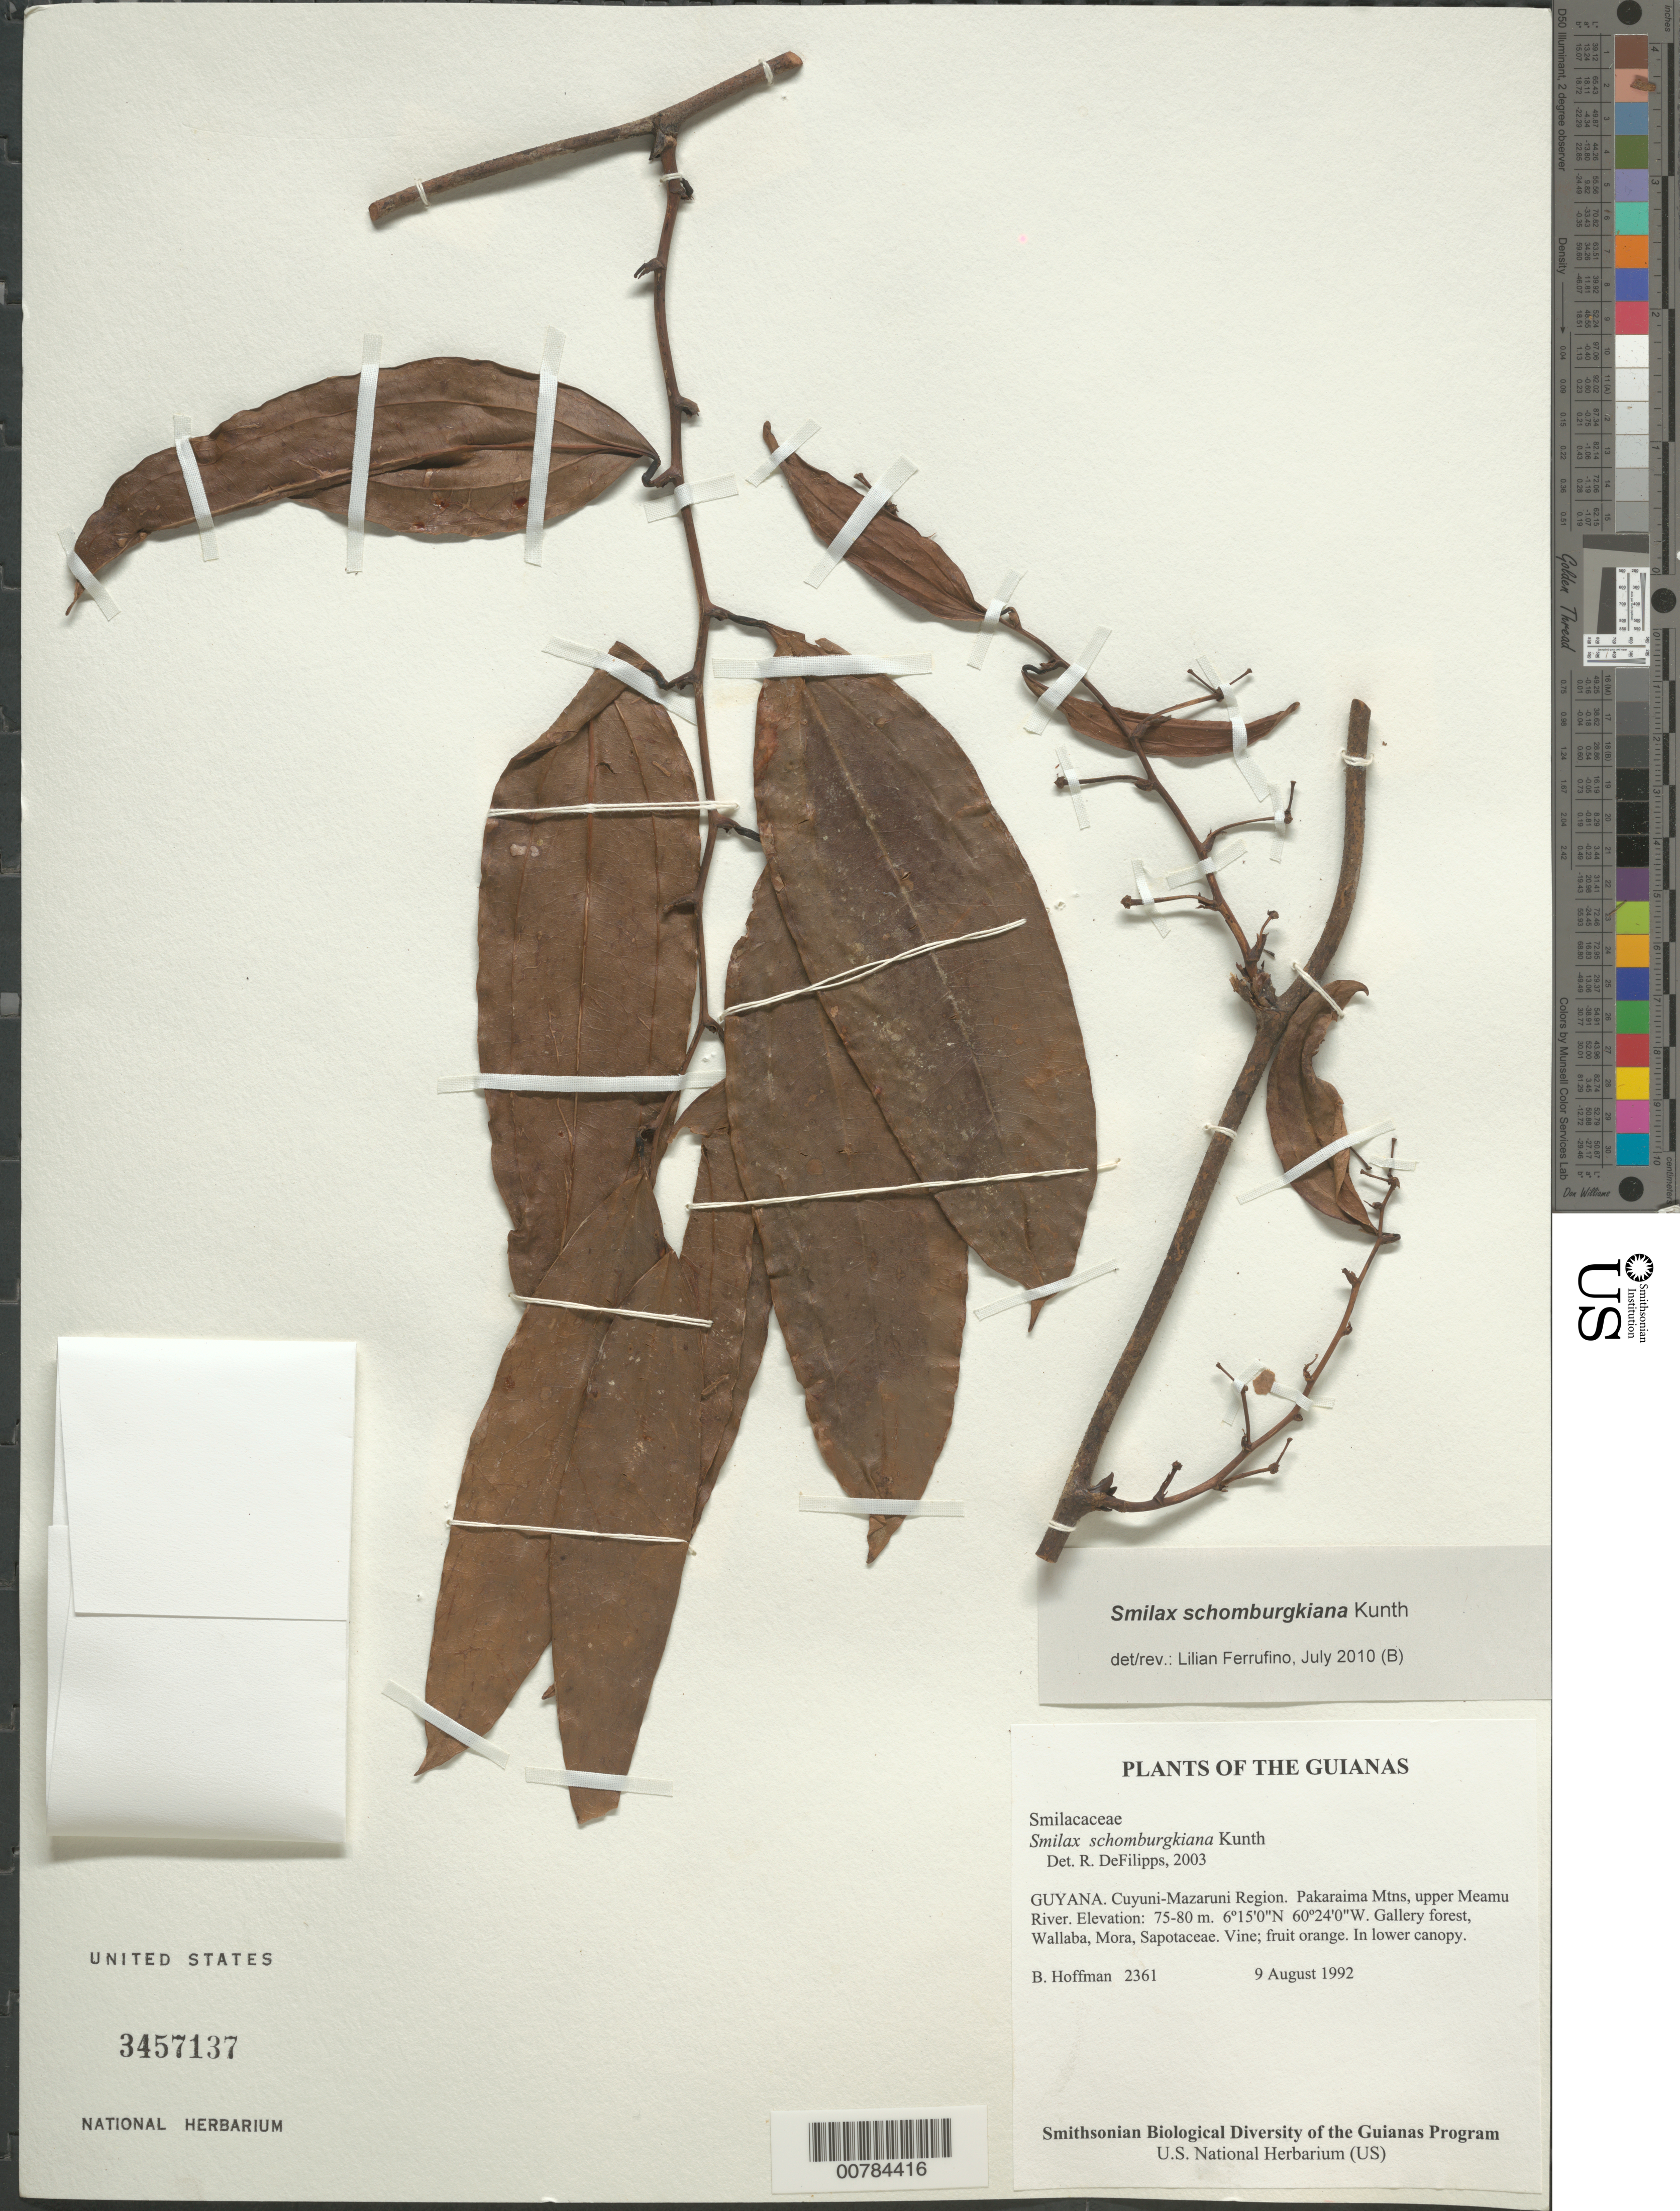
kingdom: Plantae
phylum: Tracheophyta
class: Liliopsida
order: Liliales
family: Smilacaceae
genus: Smilax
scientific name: Smilax schomburgkiana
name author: Kunth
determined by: DeFilipps, R. A.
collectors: B. Hoffman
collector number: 2361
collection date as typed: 9 August 1992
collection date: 1992-08-09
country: Guyana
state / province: Cuyuni-Mazaruni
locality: Pakaraima Mountains, upper Meamu River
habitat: Gallery forest, Wallaba, Mora, Sapotaceae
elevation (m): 75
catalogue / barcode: US 3457137